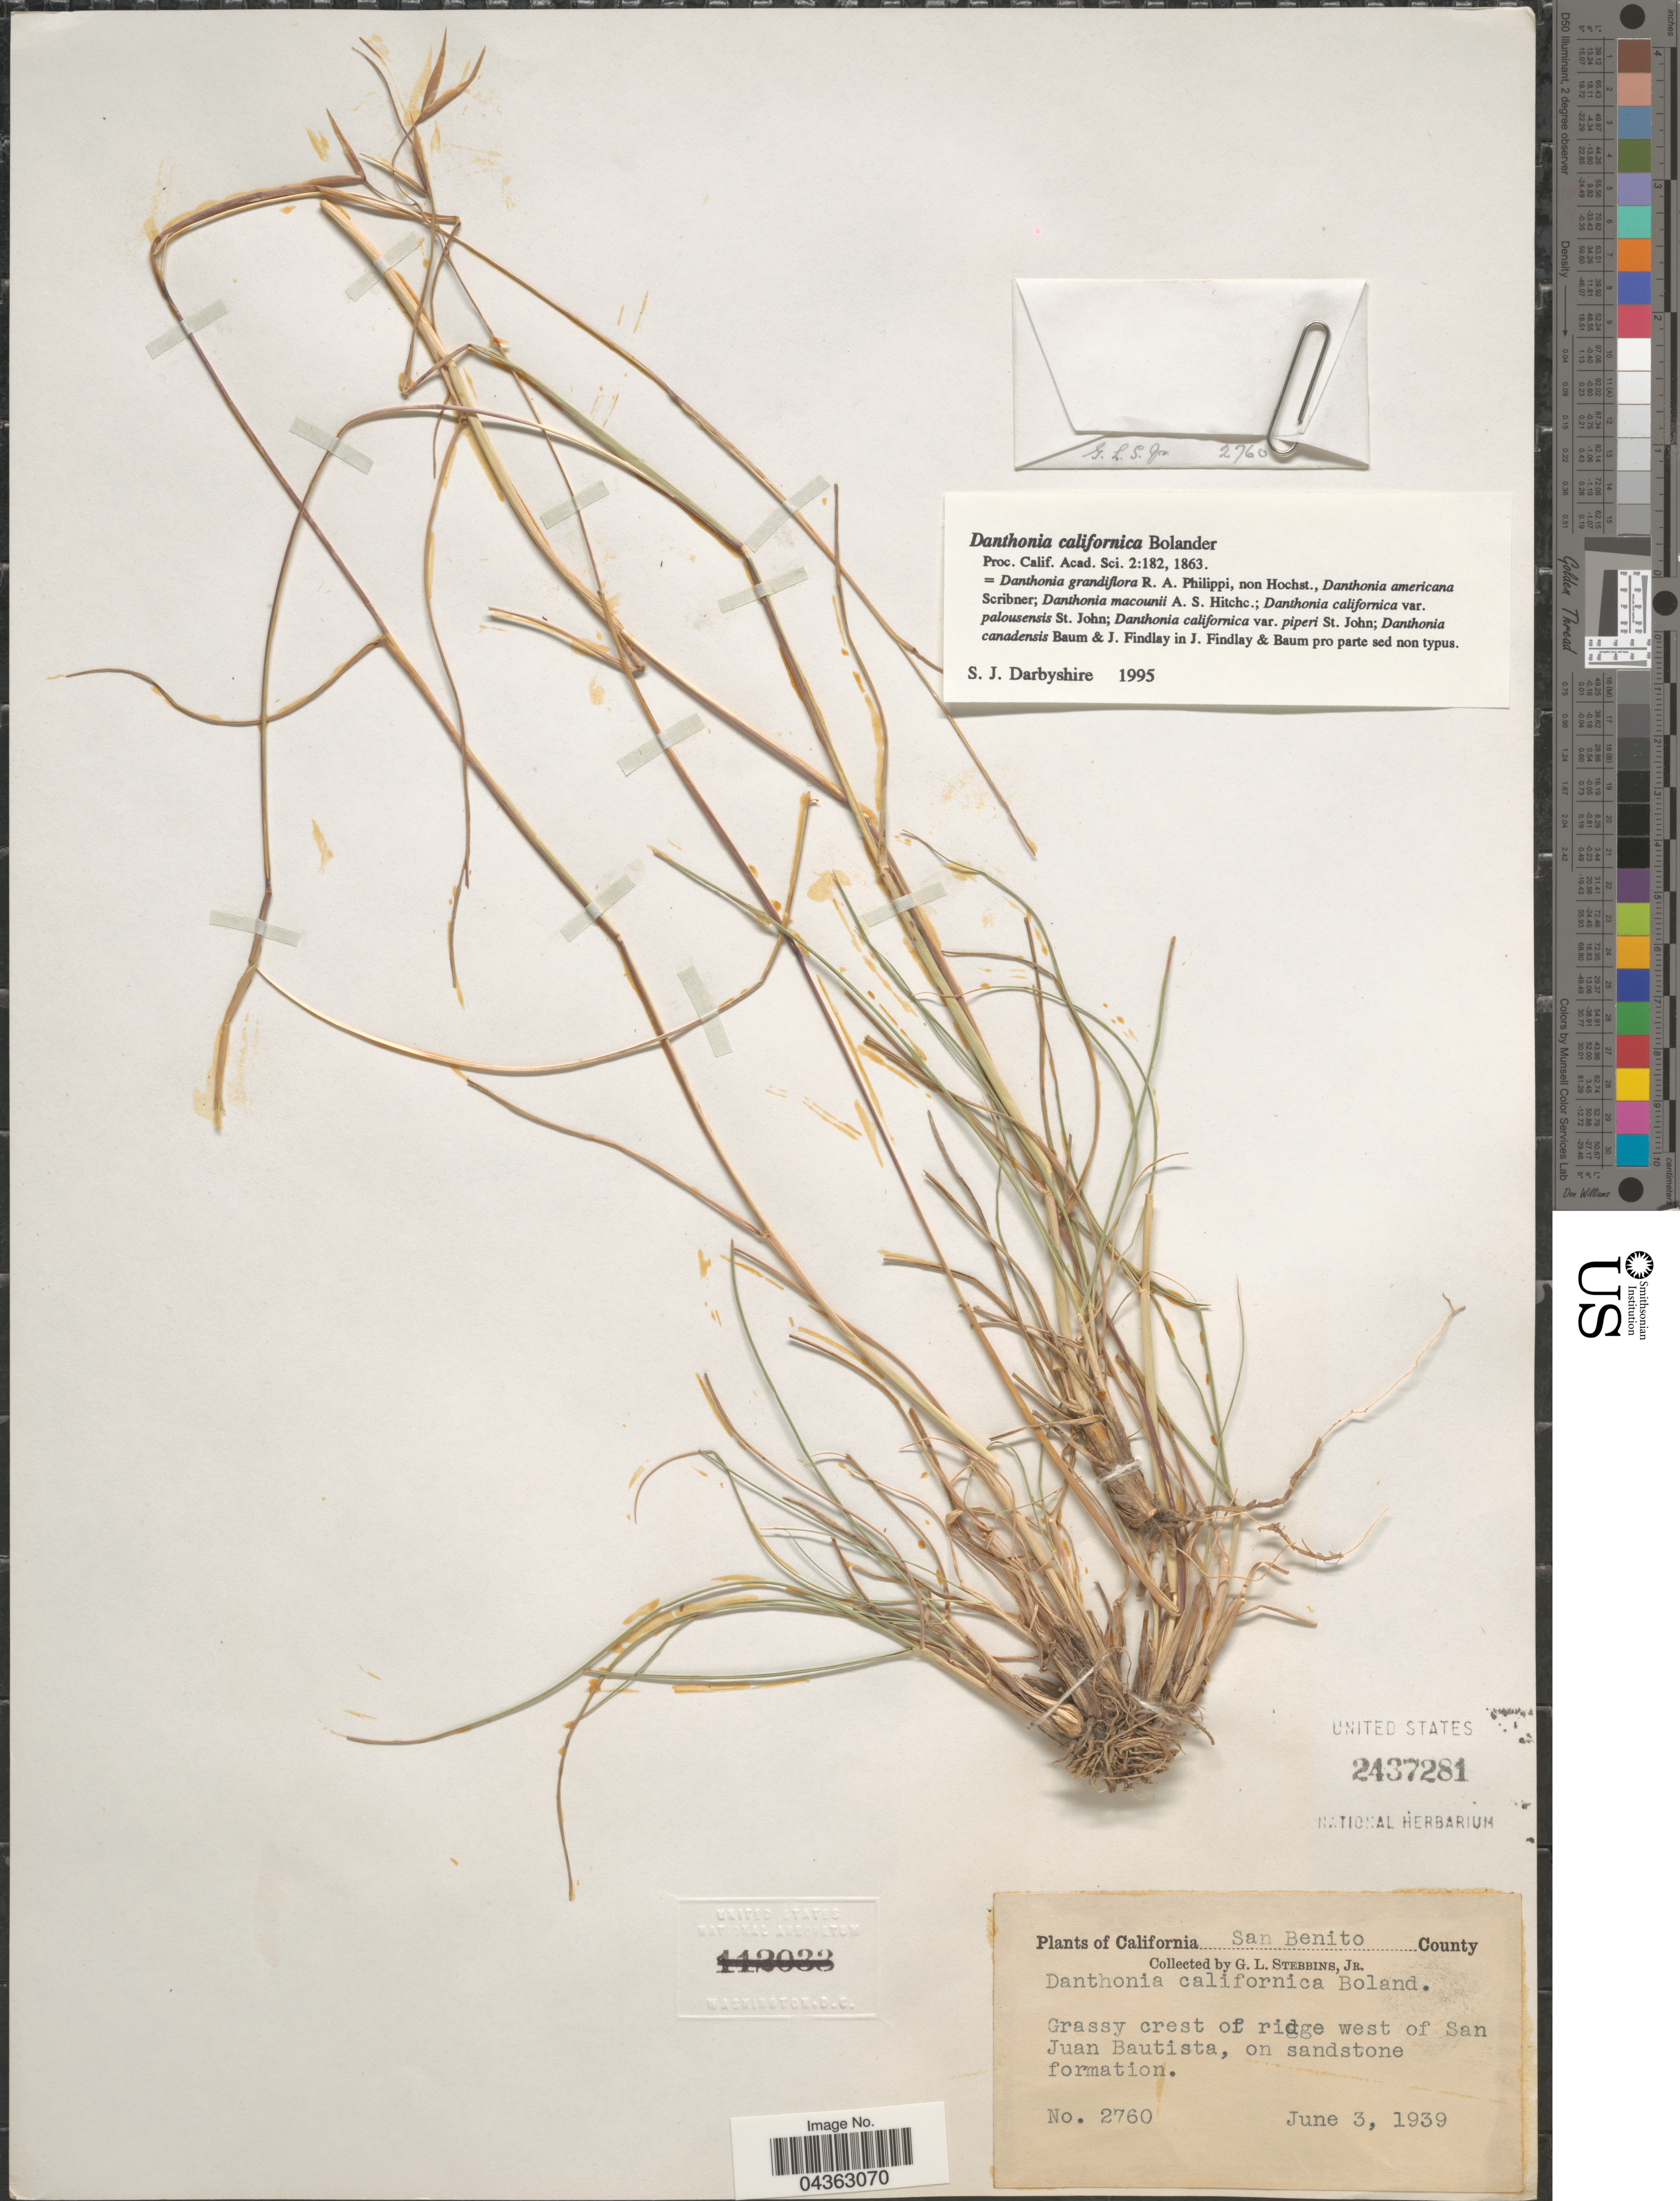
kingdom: Plantae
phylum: Tracheophyta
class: Liliopsida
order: Poales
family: Poaceae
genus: Danthonia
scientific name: Danthonia californica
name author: Bol.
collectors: G. L. Stebbins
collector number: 2760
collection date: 1939-06-03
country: United States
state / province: California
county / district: San Benito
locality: San Benito County. Grassy crest of ridge west of San Juan Bautista, on sandstone formation.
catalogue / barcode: US 2437281